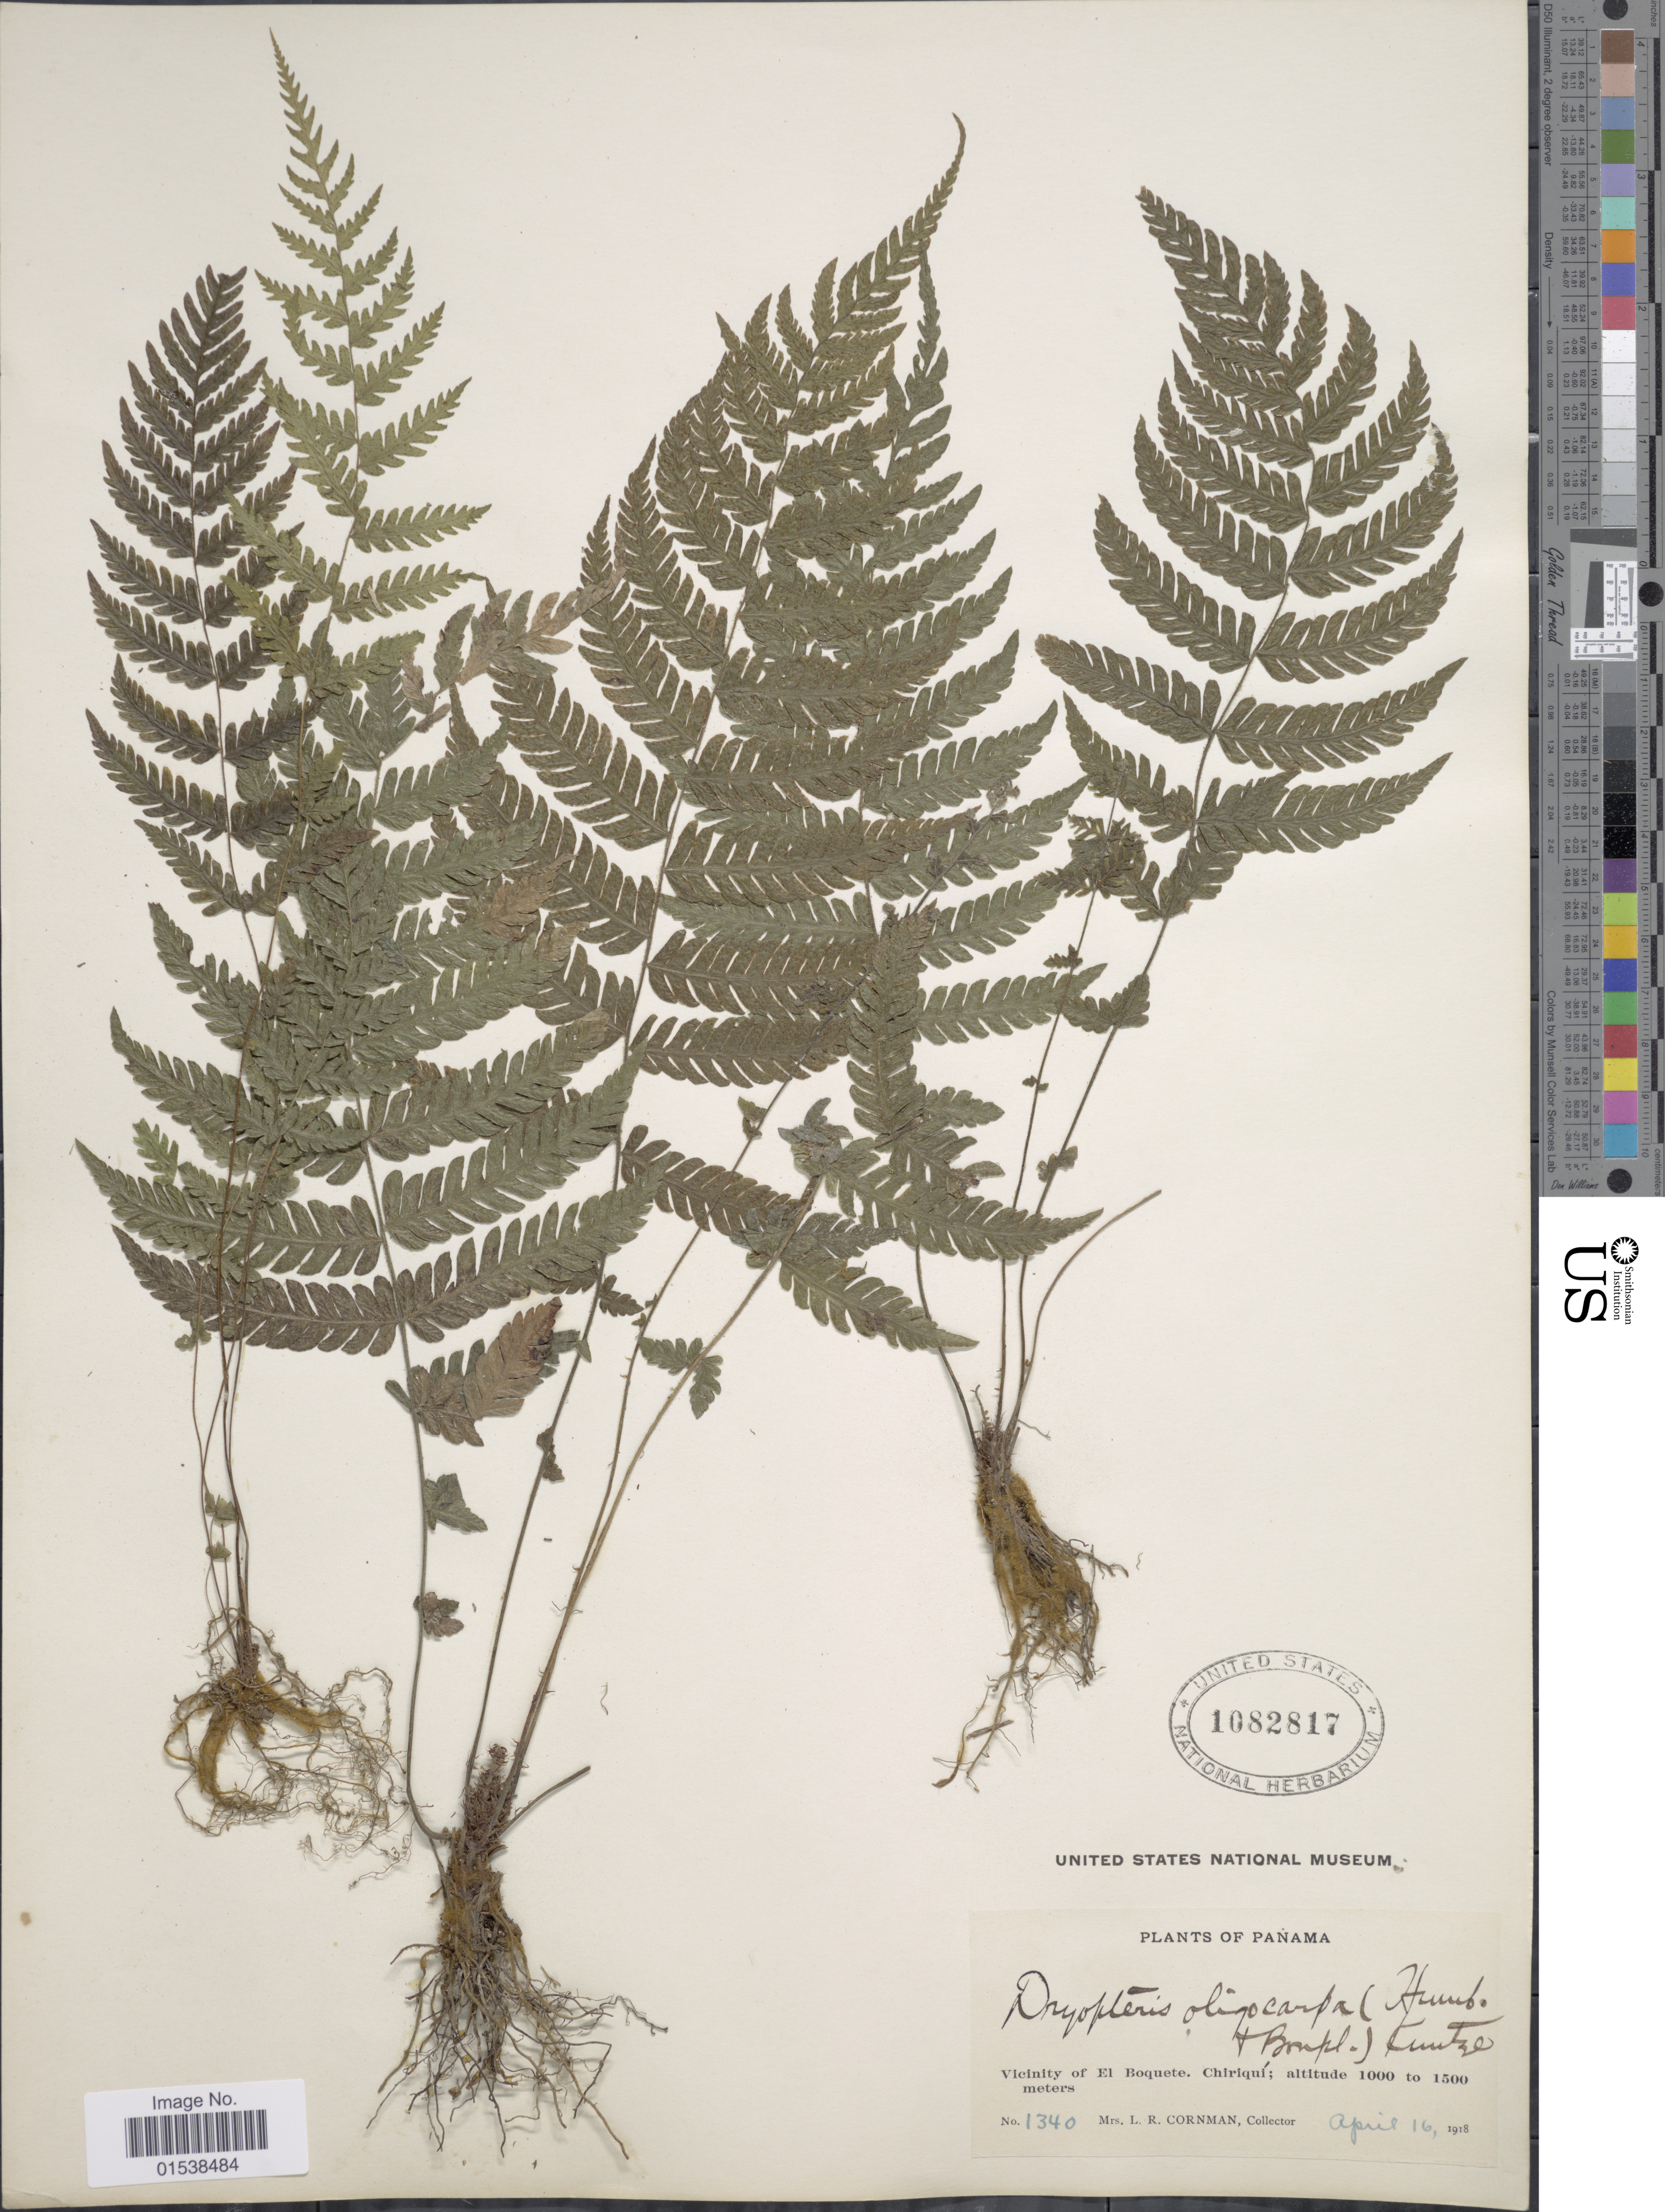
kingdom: Plantae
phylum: Tracheophyta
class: Polypodiopsida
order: Polypodiales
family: Thelypteridaceae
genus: Amauropelta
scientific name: Amauropelta oligocarpa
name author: (Humb. & Bonpl. ex Willd.) Pic. Serm.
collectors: L. Cornman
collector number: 1340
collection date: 1918-04-16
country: Panama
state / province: Chiriqui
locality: Vicinity of El Boquete, Chiriqui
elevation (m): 1000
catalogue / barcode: US 1082817